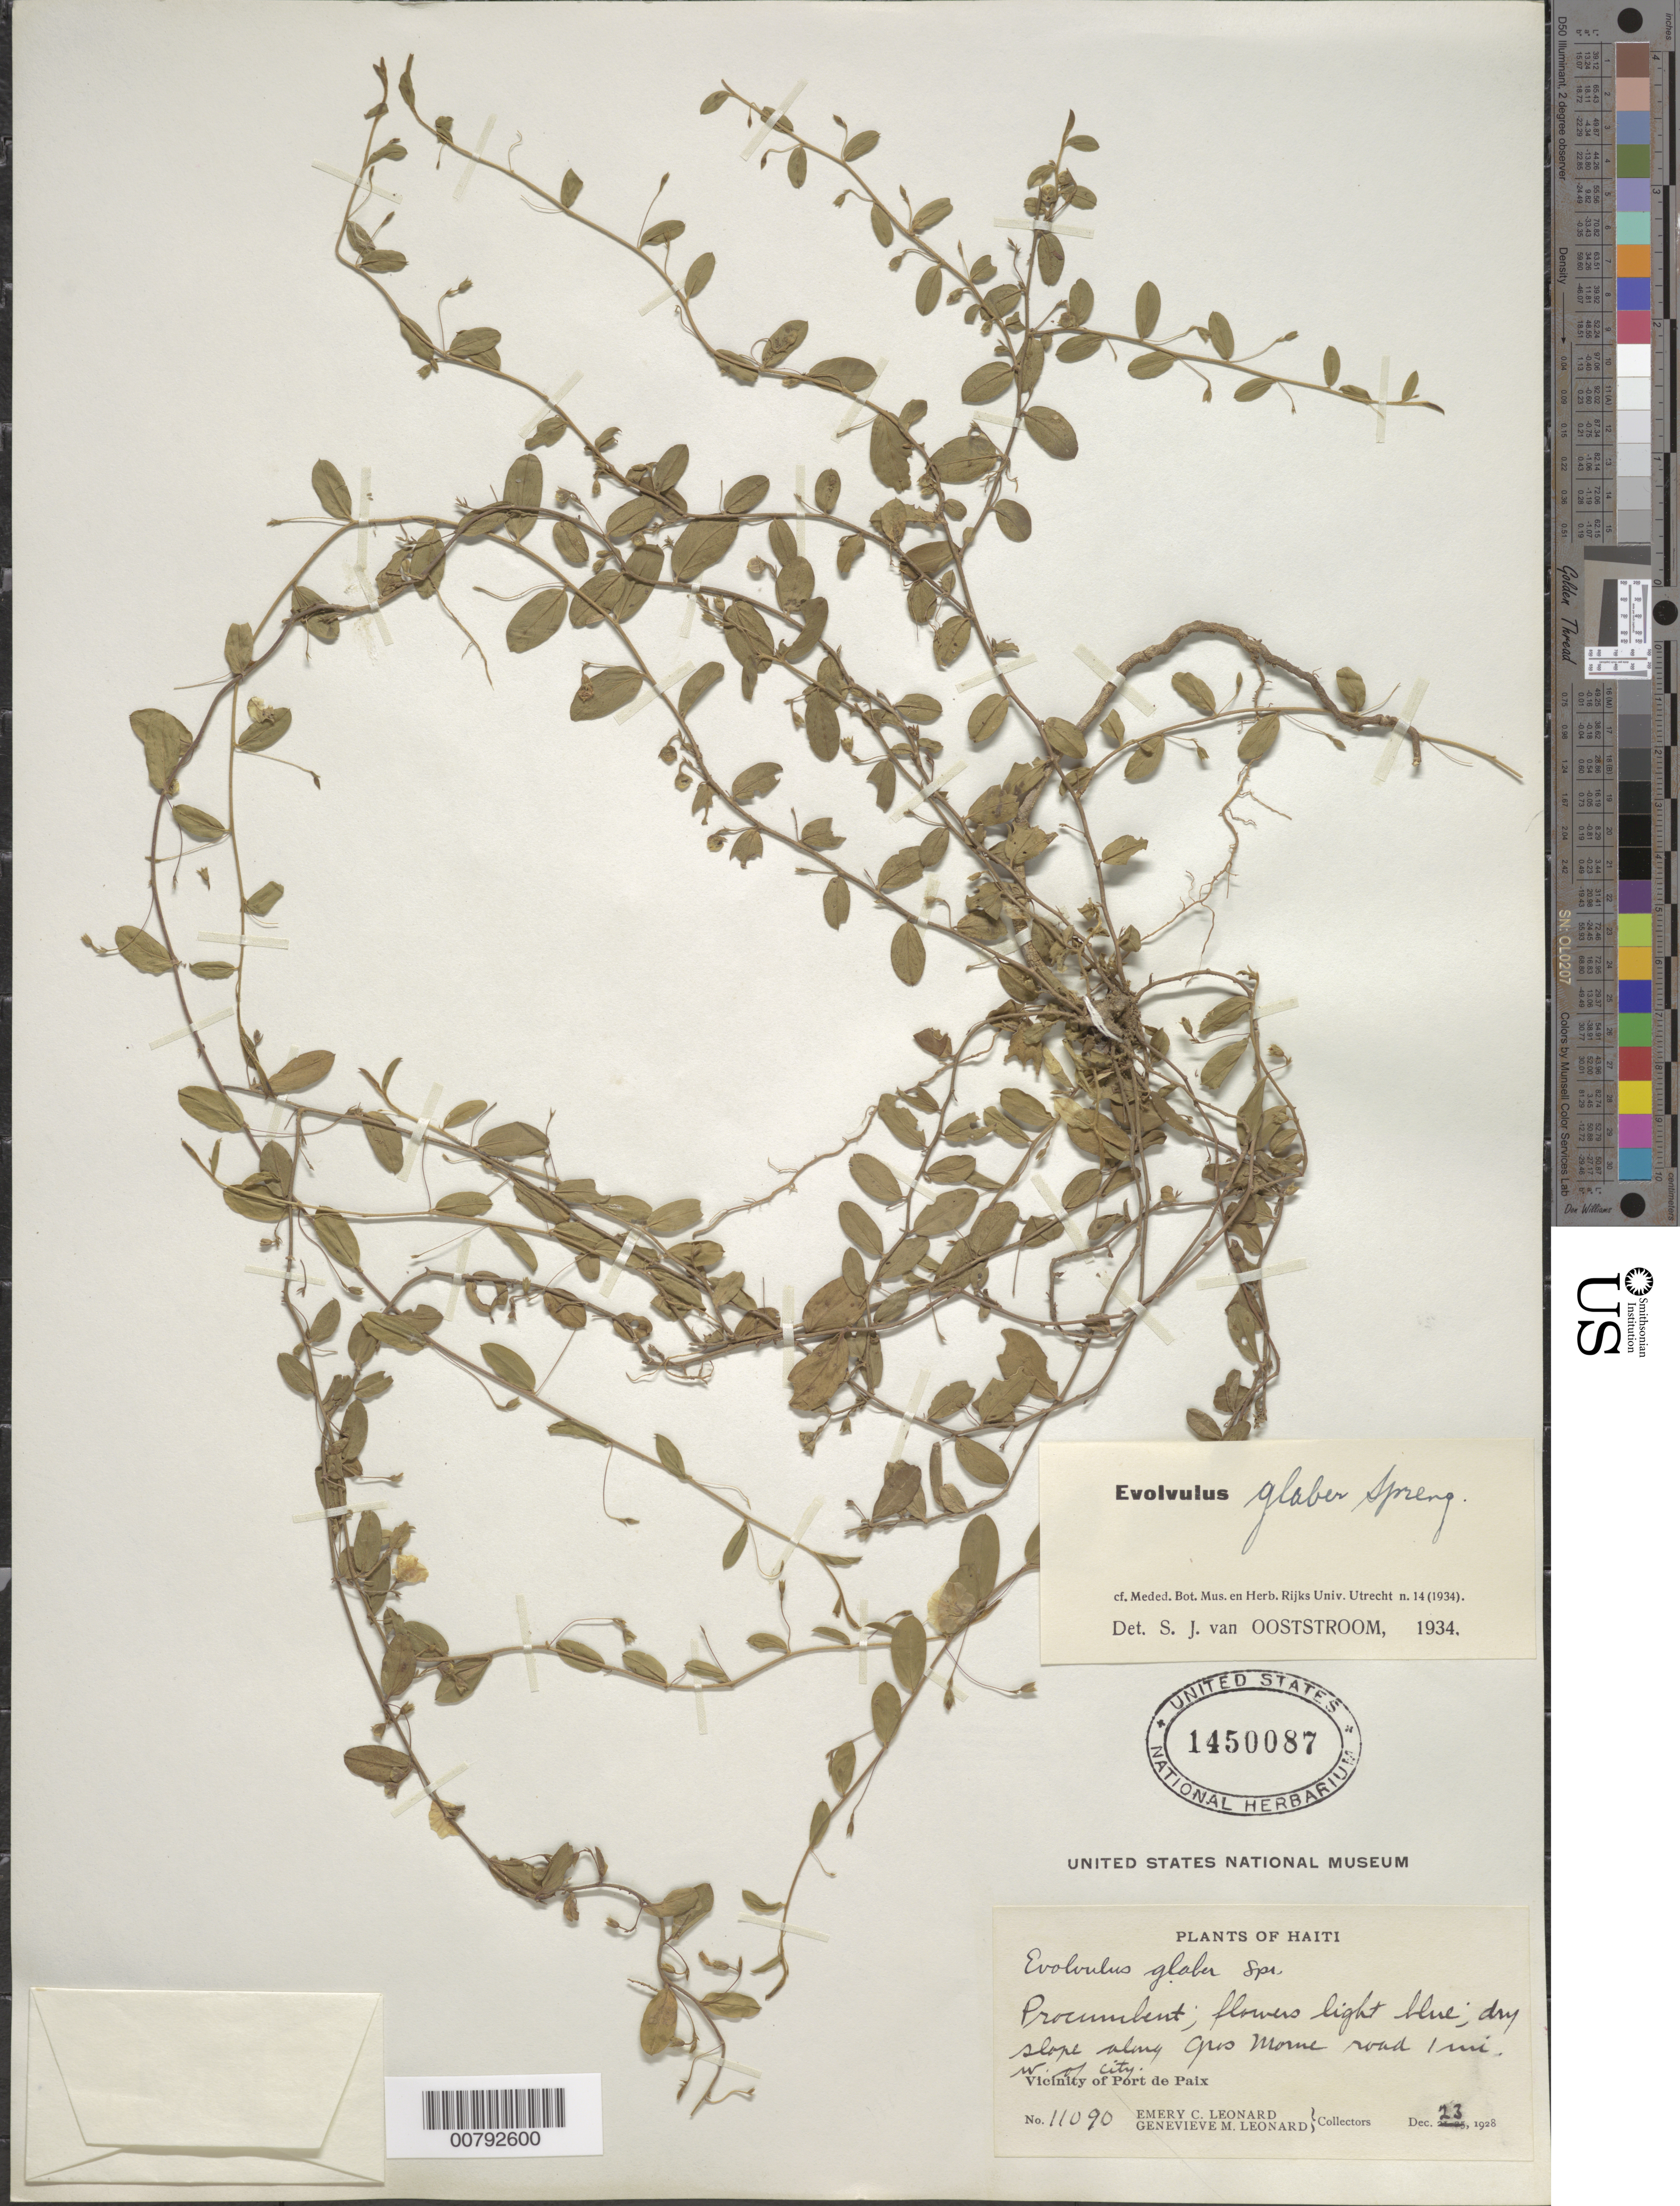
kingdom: Plantae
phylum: Tracheophyta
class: Magnoliopsida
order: Solanales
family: Convolvulaceae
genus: Evolvulus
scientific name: Evolvulus glaber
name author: Spreng.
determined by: Ooststroom, S. J. van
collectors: E. C. Leonard & G. M. Leonard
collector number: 11090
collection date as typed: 22 Dec 1928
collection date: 1928-12-22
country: Haiti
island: Hispaniola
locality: Vicinity of Port de Paix, along Gros Morne road 1 mile W. of city.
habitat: Dry slope.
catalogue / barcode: US 1450087